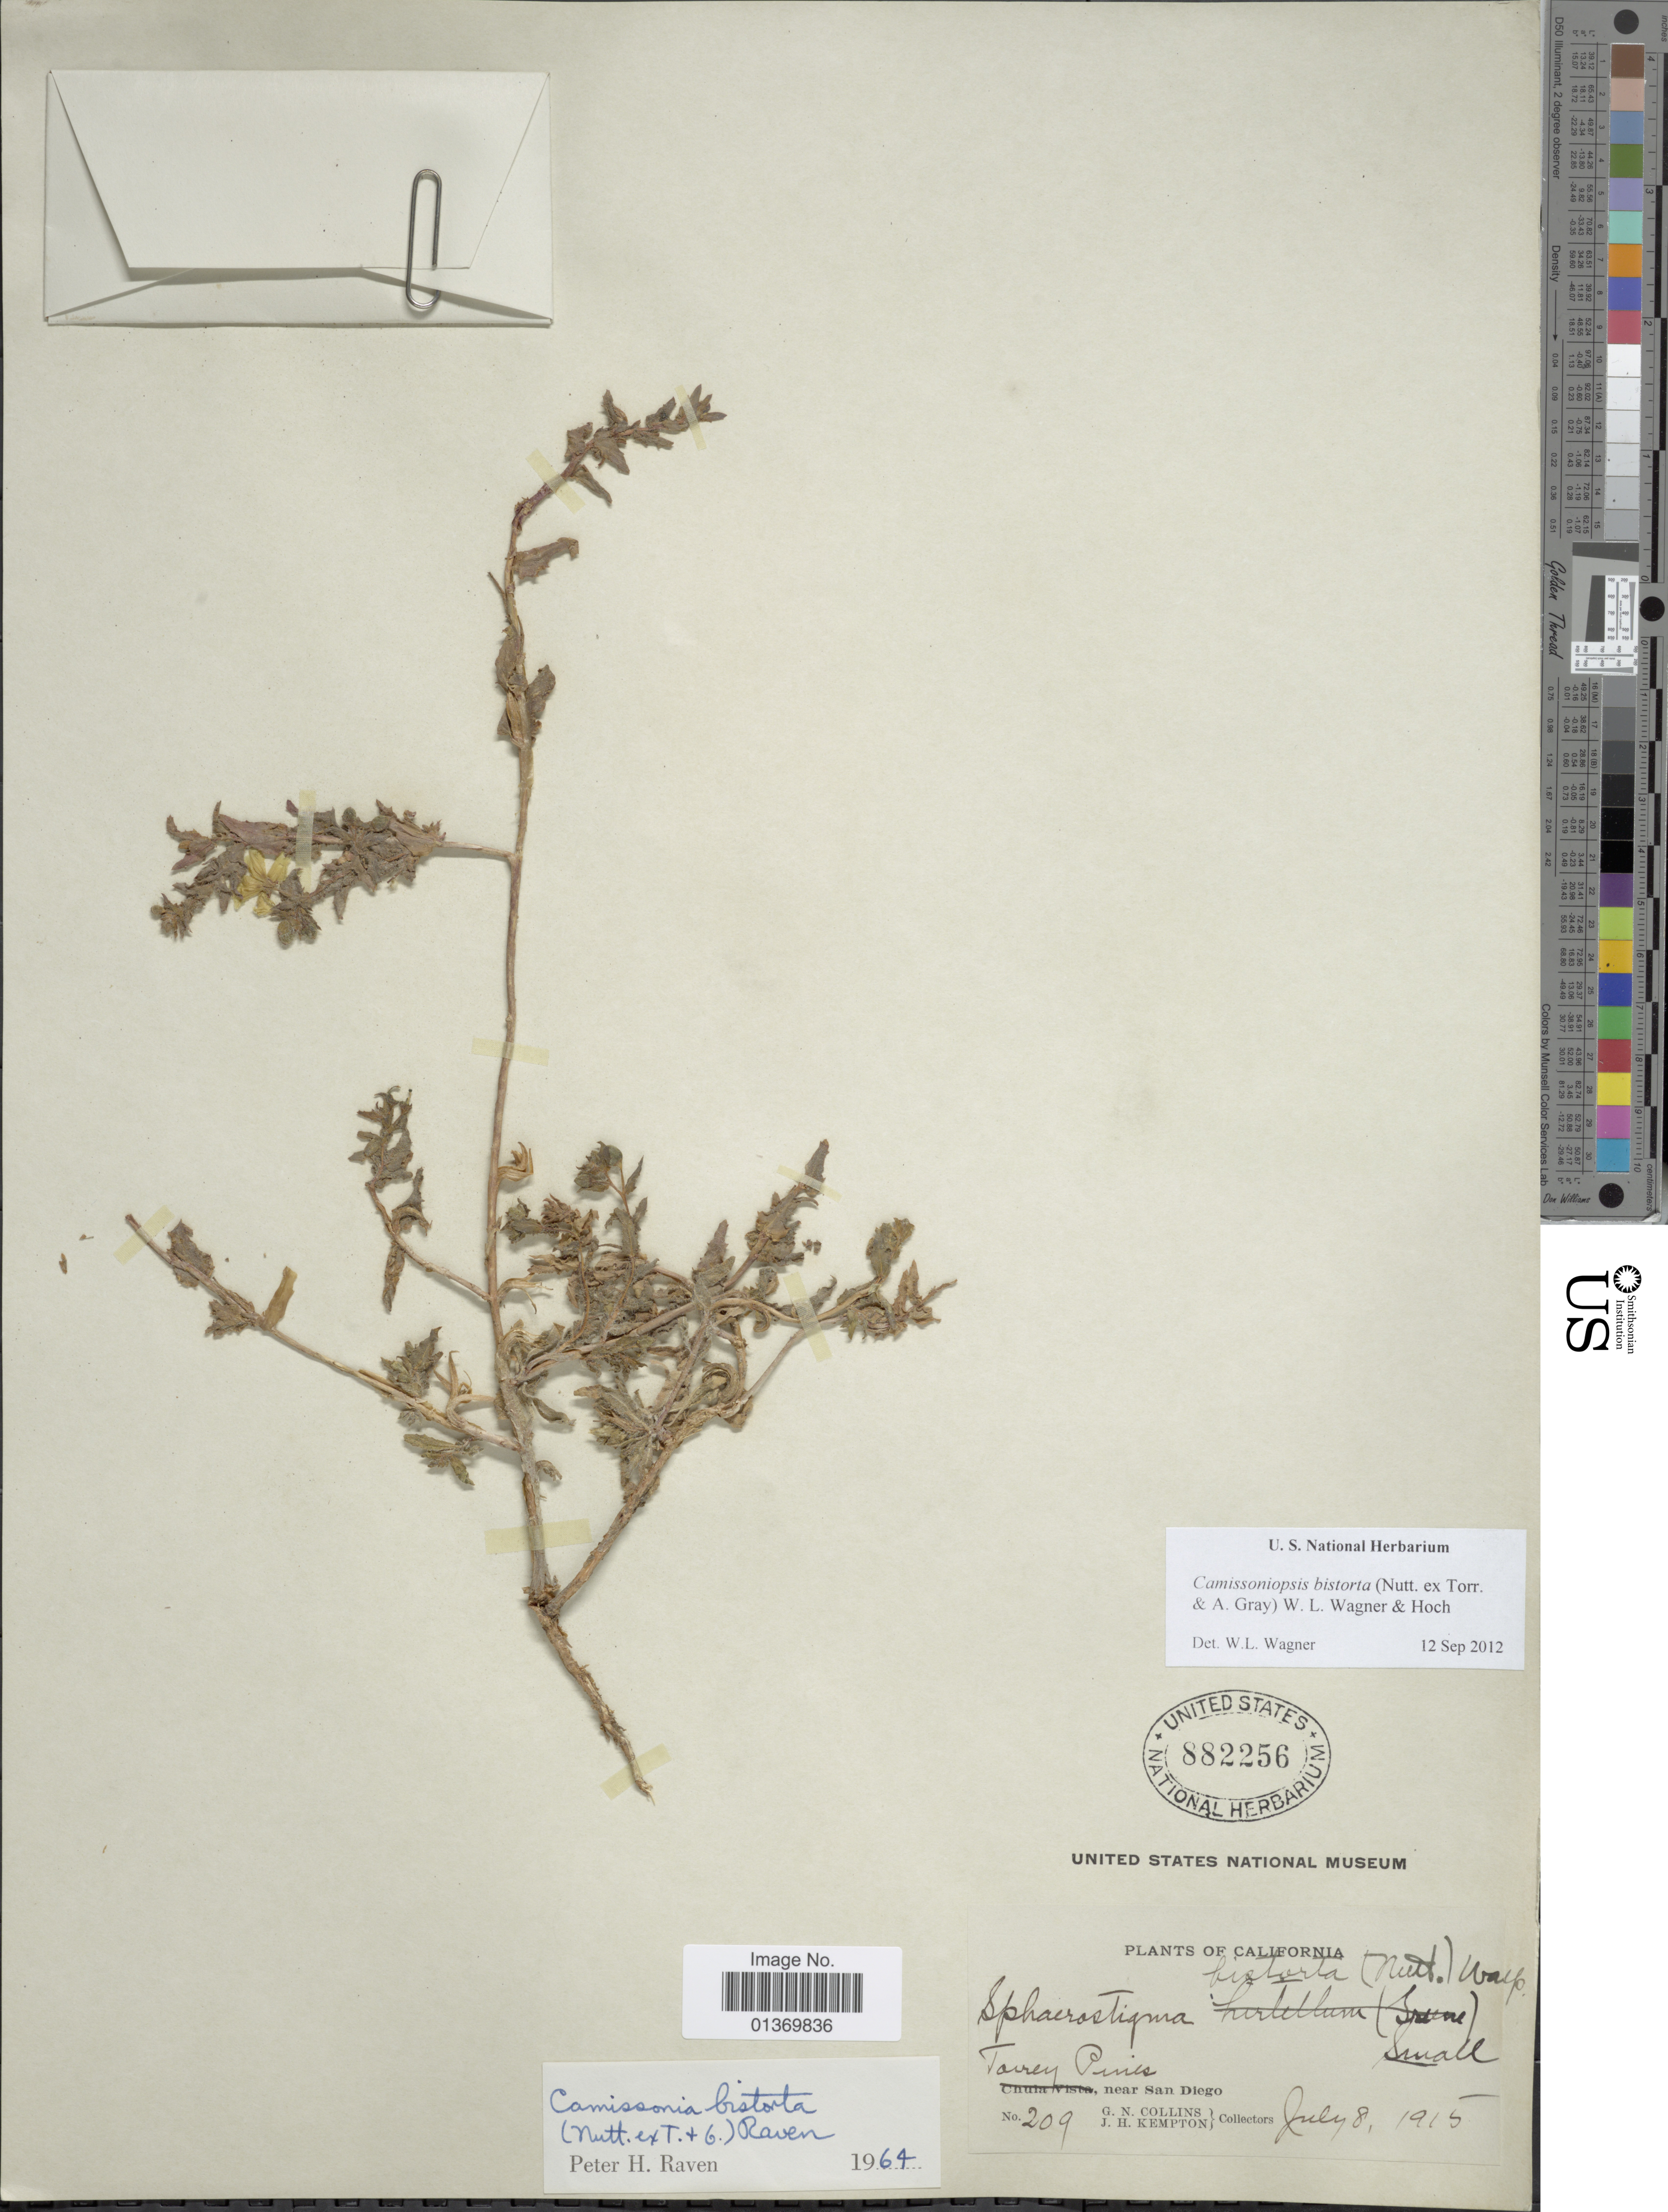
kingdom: Plantae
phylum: Tracheophyta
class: Magnoliopsida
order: Myrtales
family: Onagraceae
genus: Camissoniopsis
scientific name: Camissoniopsis bistorta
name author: (Nutt. ex Torr. & A. Gray) W.L. Wagner & Hoch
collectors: G. Collins & J. H. Kempton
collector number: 209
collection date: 1915-07-08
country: United States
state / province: California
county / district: San Diego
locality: Torrey Pines, near San Diego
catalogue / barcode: US 882256